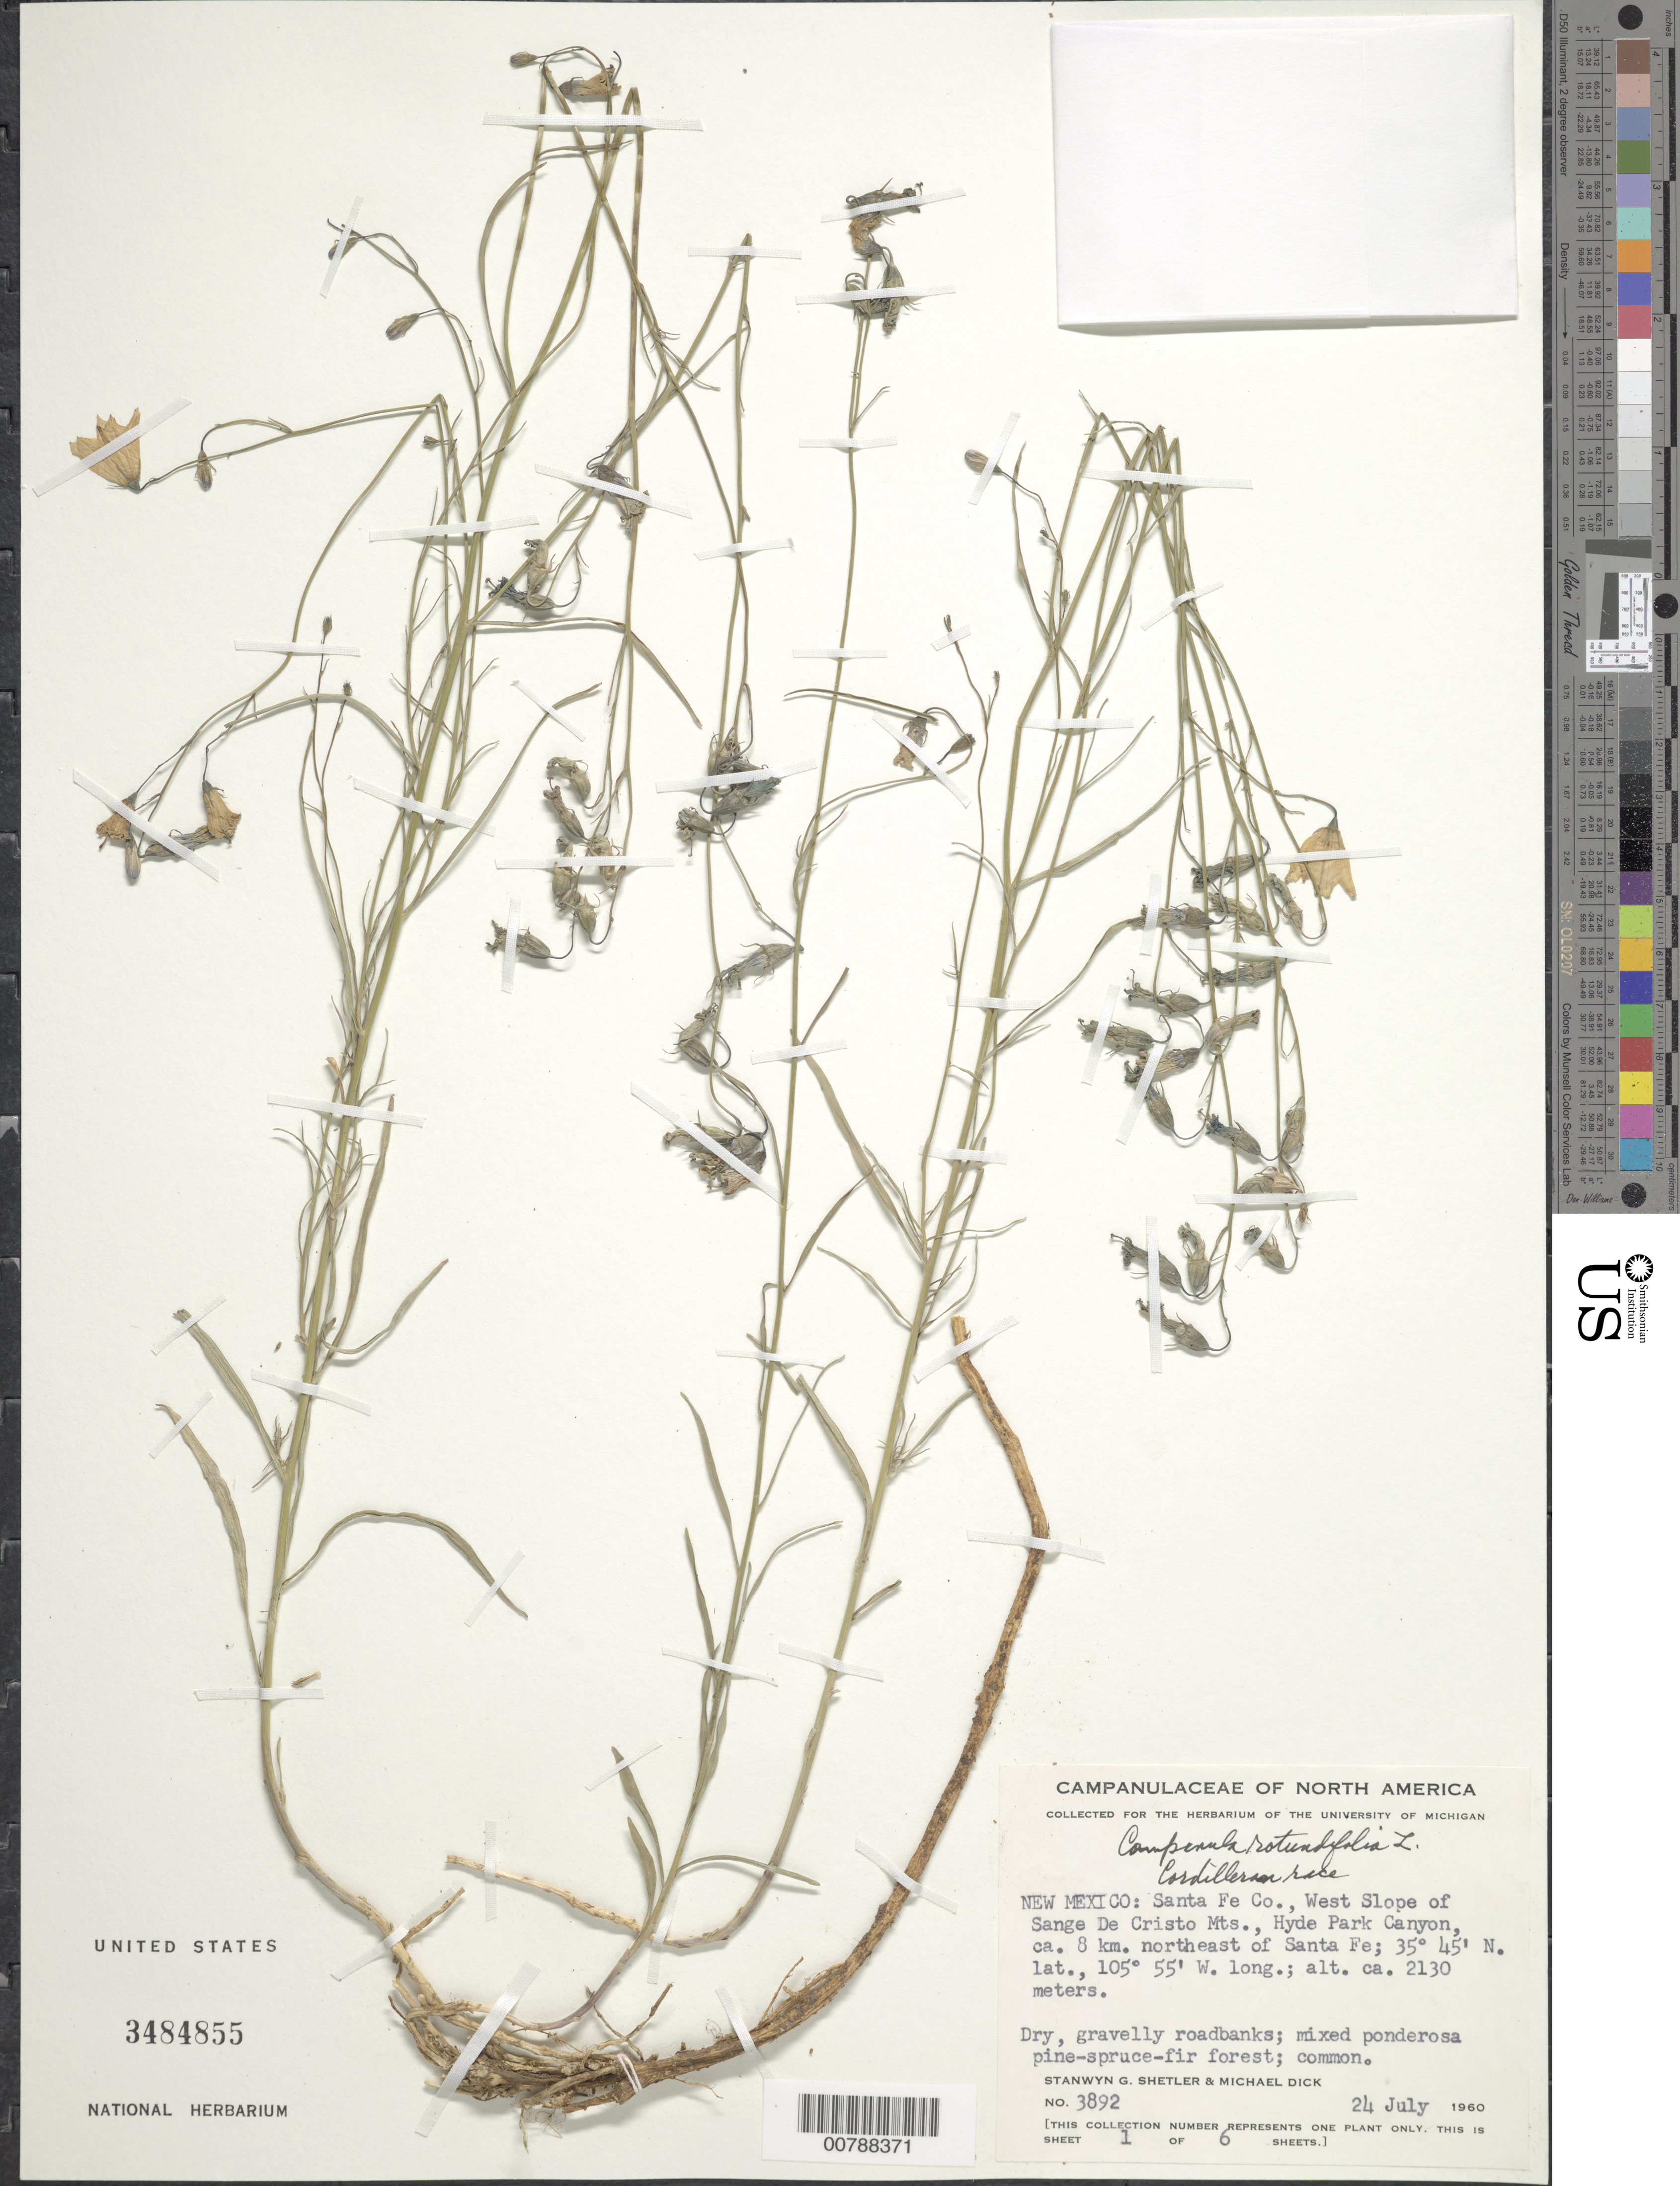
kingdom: Plantae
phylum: Tracheophyta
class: Magnoliopsida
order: Asterales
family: Campanulaceae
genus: Campanula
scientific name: Campanula rotundifolia L. Cordilleran race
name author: L.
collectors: S. Shetler & M. Dick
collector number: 3892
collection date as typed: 24 July 1960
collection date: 1960-07-24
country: United States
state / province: New Mexico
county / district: Santa Fe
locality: West slope of Sange de Cristo Mts., Hyde Park Canyon, ca. 8 km northeast of Santa Fe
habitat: Dry, gravelly roadbanks; mixed ponderosa pine-spruce-fir forest; common.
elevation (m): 2130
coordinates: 35 45' N, 105 55' W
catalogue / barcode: US 3484855